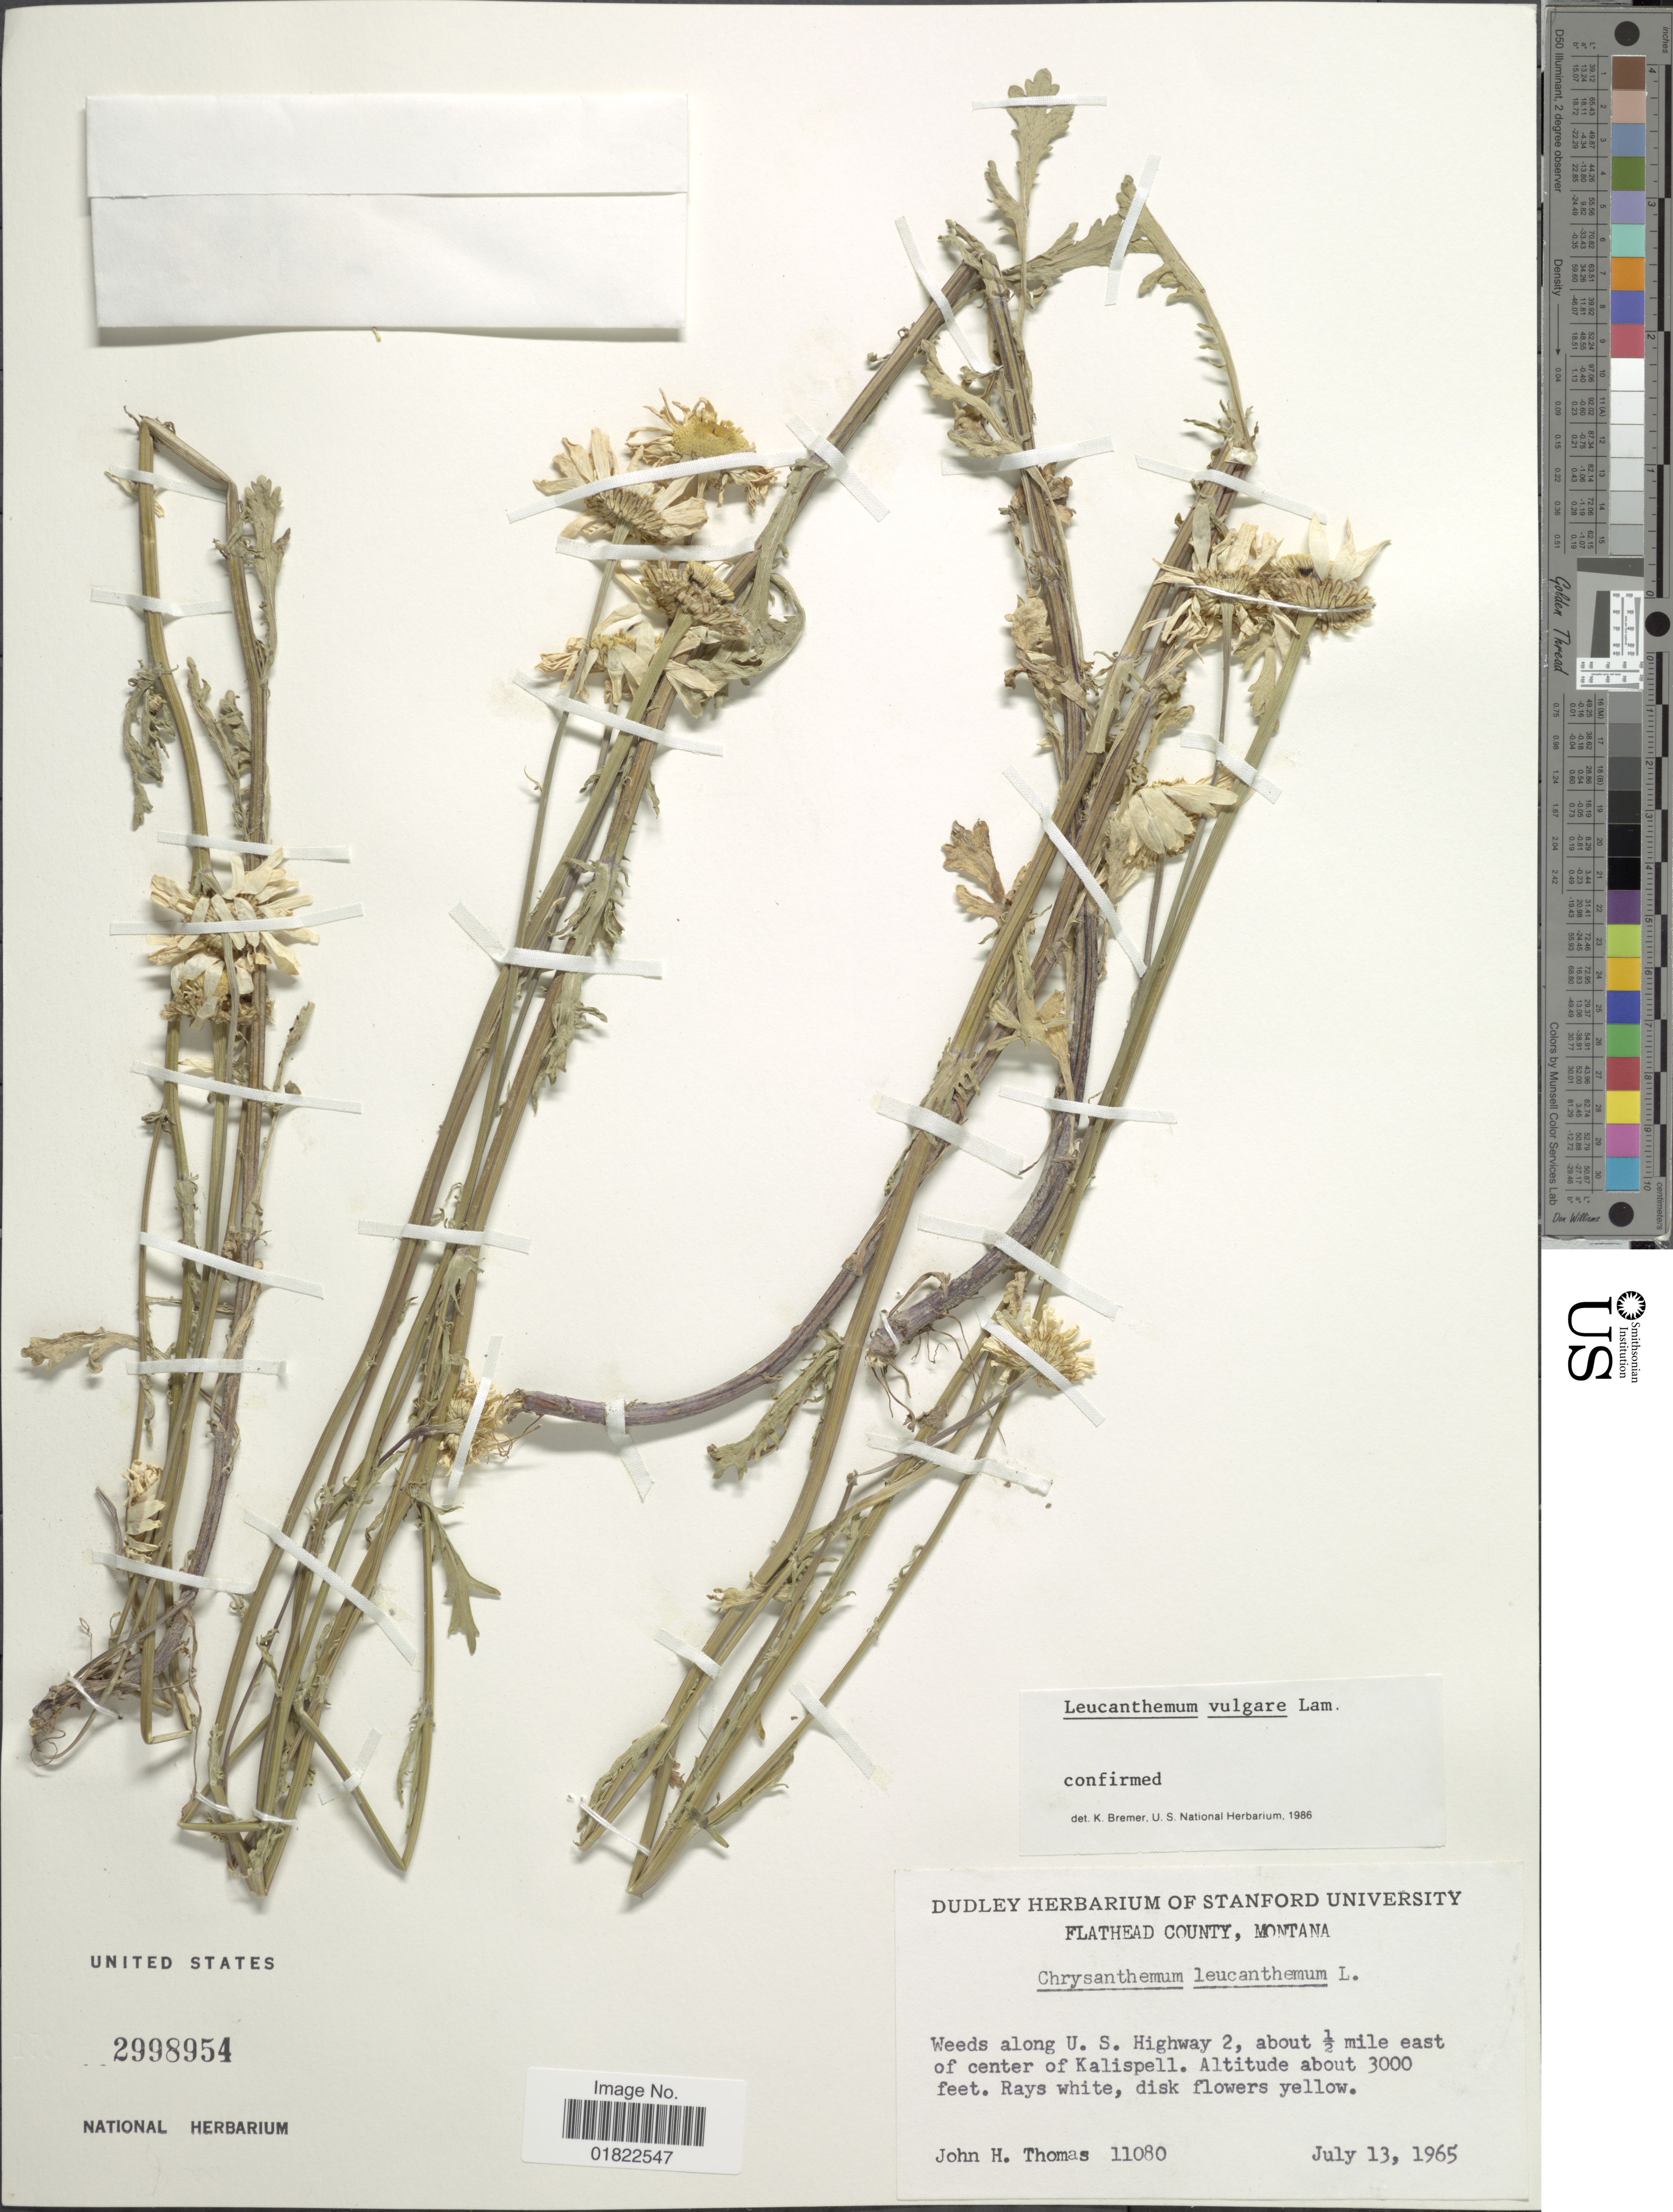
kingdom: Plantae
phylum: Tracheophyta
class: Magnoliopsida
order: Asterales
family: Asteraceae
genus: Leucanthemum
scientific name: Leucanthemum vulgare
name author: Lam.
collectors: J. H. Thomas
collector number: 11080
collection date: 1965-07-13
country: United States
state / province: Montana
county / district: Flathead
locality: Weeds along U.S. Highway 2, about ½ mile E of center of Kalispell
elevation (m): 914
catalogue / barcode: US 2998954